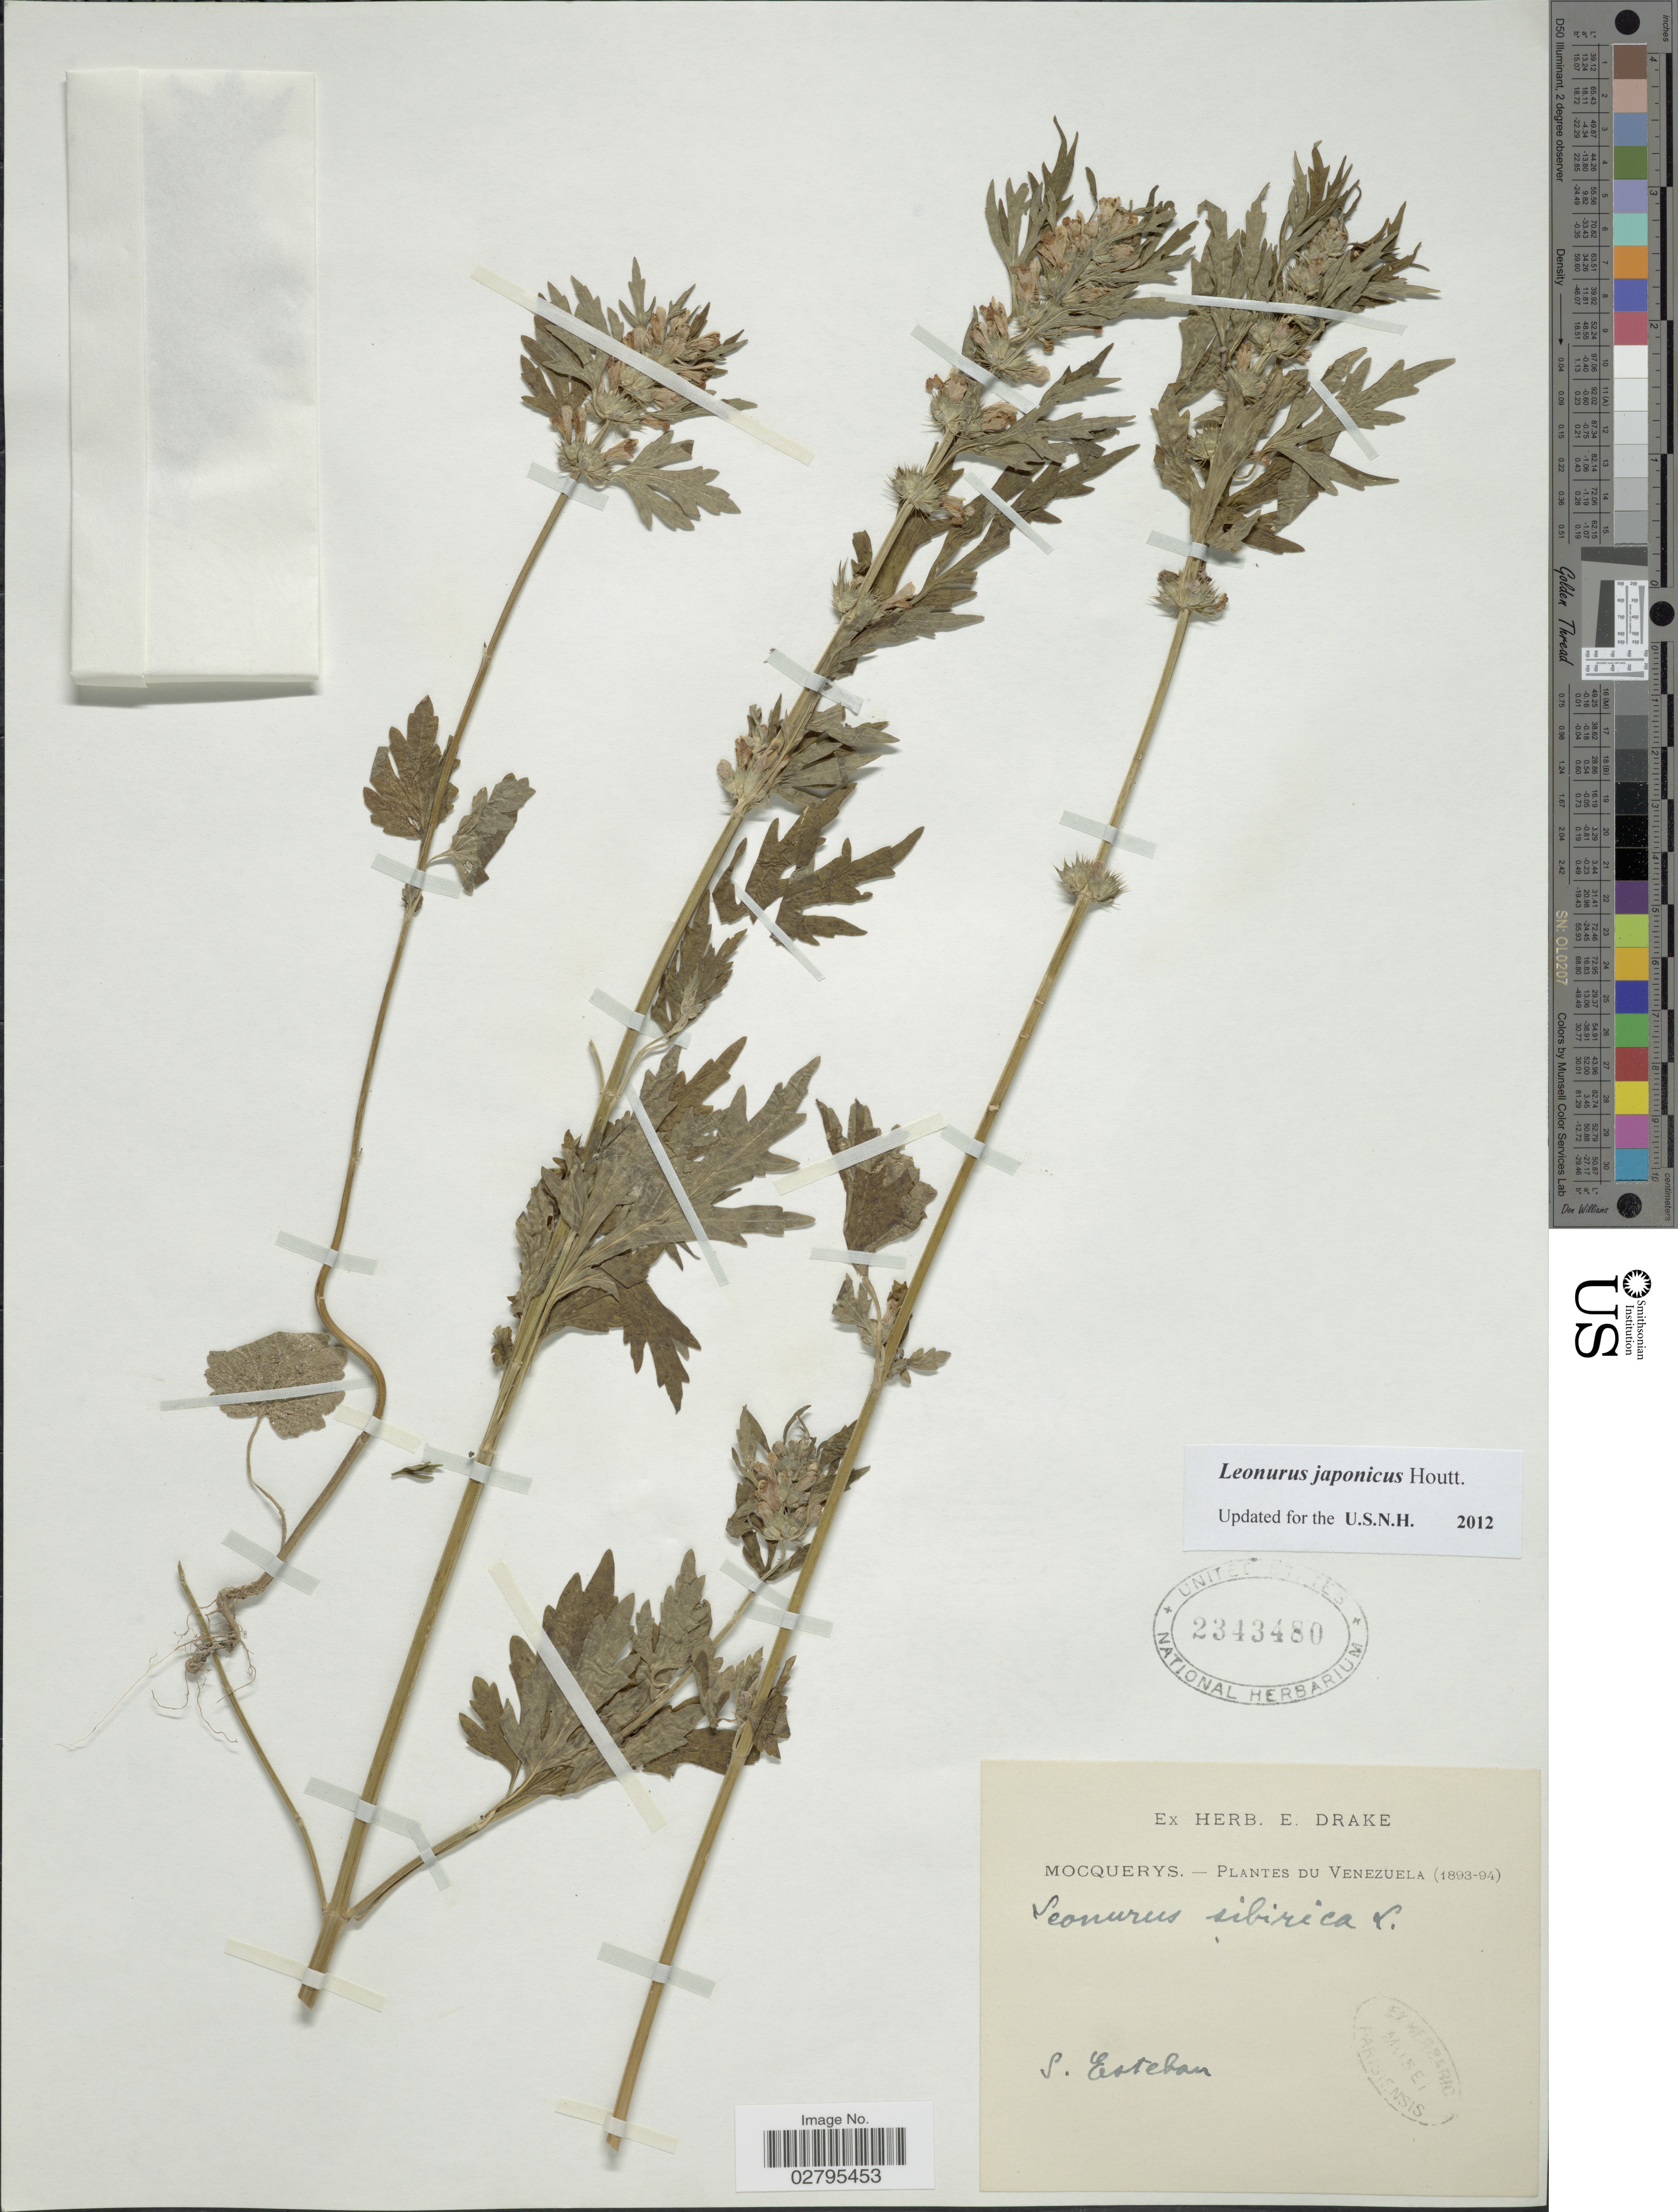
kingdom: Plantae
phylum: Tracheophyta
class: Magnoliopsida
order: Lamiales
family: Lamiaceae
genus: Leonurus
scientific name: Leonurus japonicus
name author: Houtt.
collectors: A. Mocquerys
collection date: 1893/1894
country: Venezuela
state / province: Carabobo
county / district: Puerto Cabello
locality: San Esteban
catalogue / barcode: US 2343480